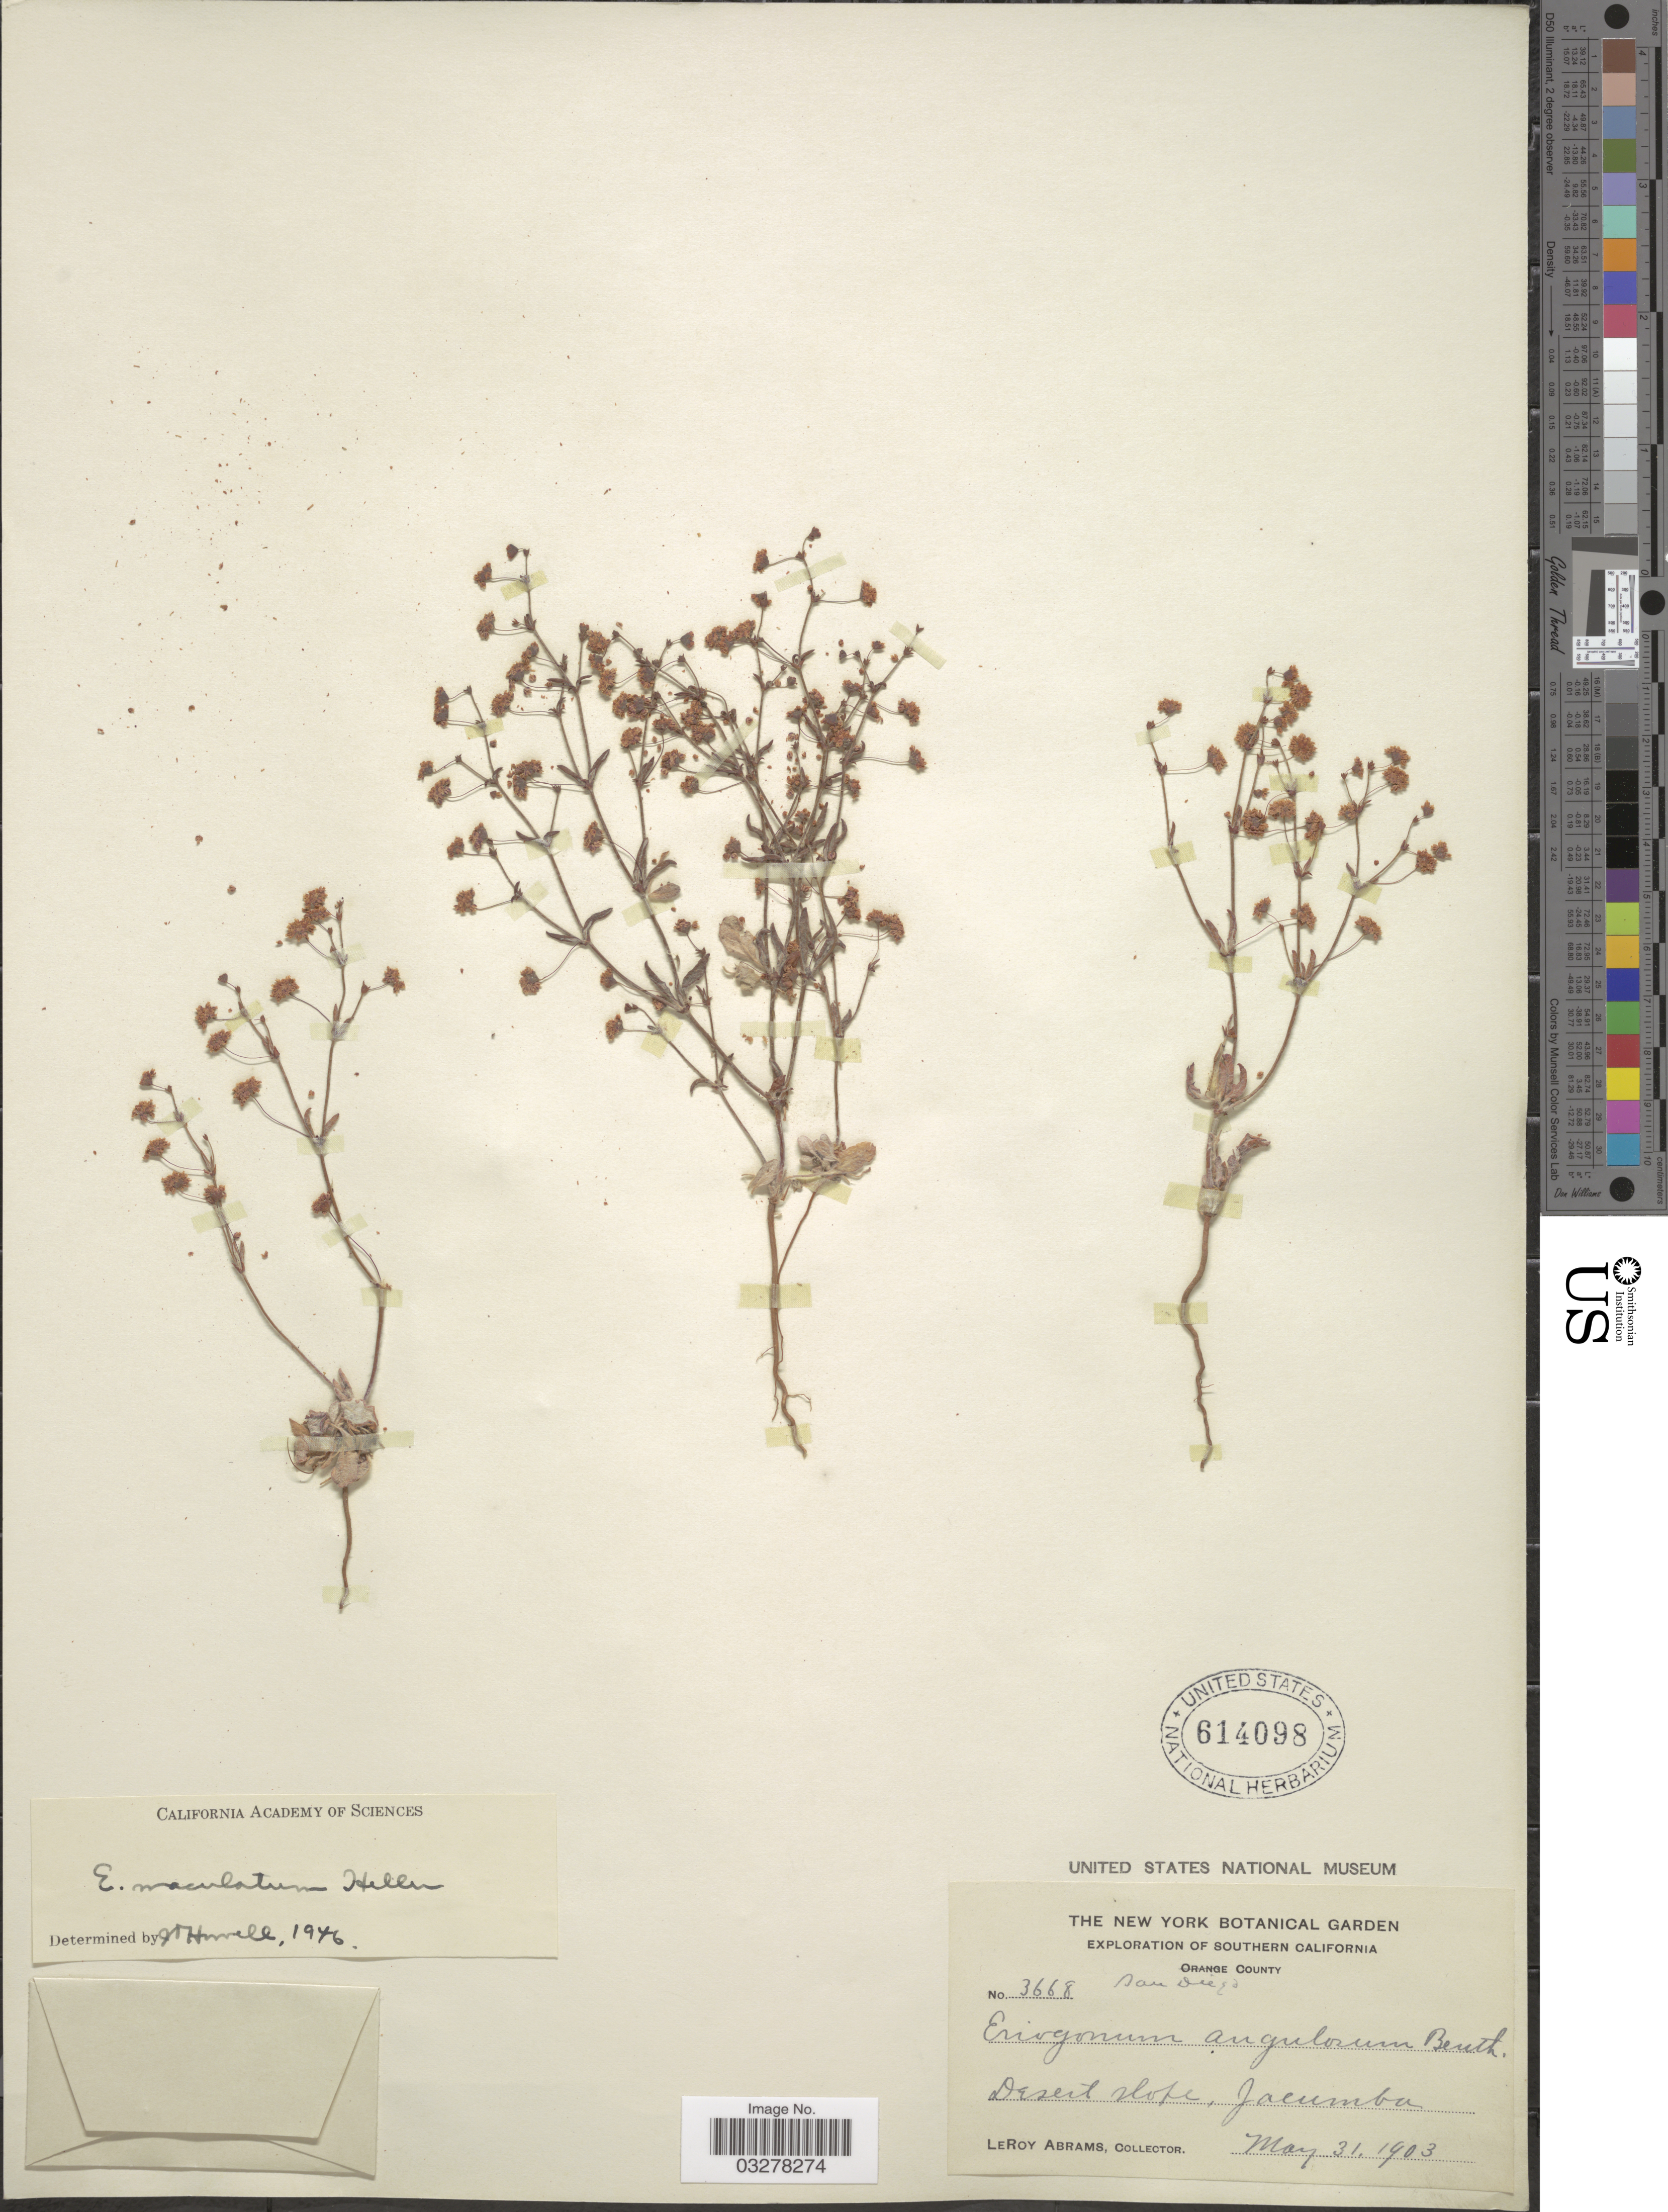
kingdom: Plantae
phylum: Tracheophyta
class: Magnoliopsida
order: Caryophyllales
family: Polygonaceae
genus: Eriogonum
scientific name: Eriogonum maculatum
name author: A. Heller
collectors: L. Abrams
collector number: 3668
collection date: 1903-05-31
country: United States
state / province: California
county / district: San Diego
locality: Southern California. San Diego County. Desert slope, Jacumba.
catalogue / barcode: US 614098